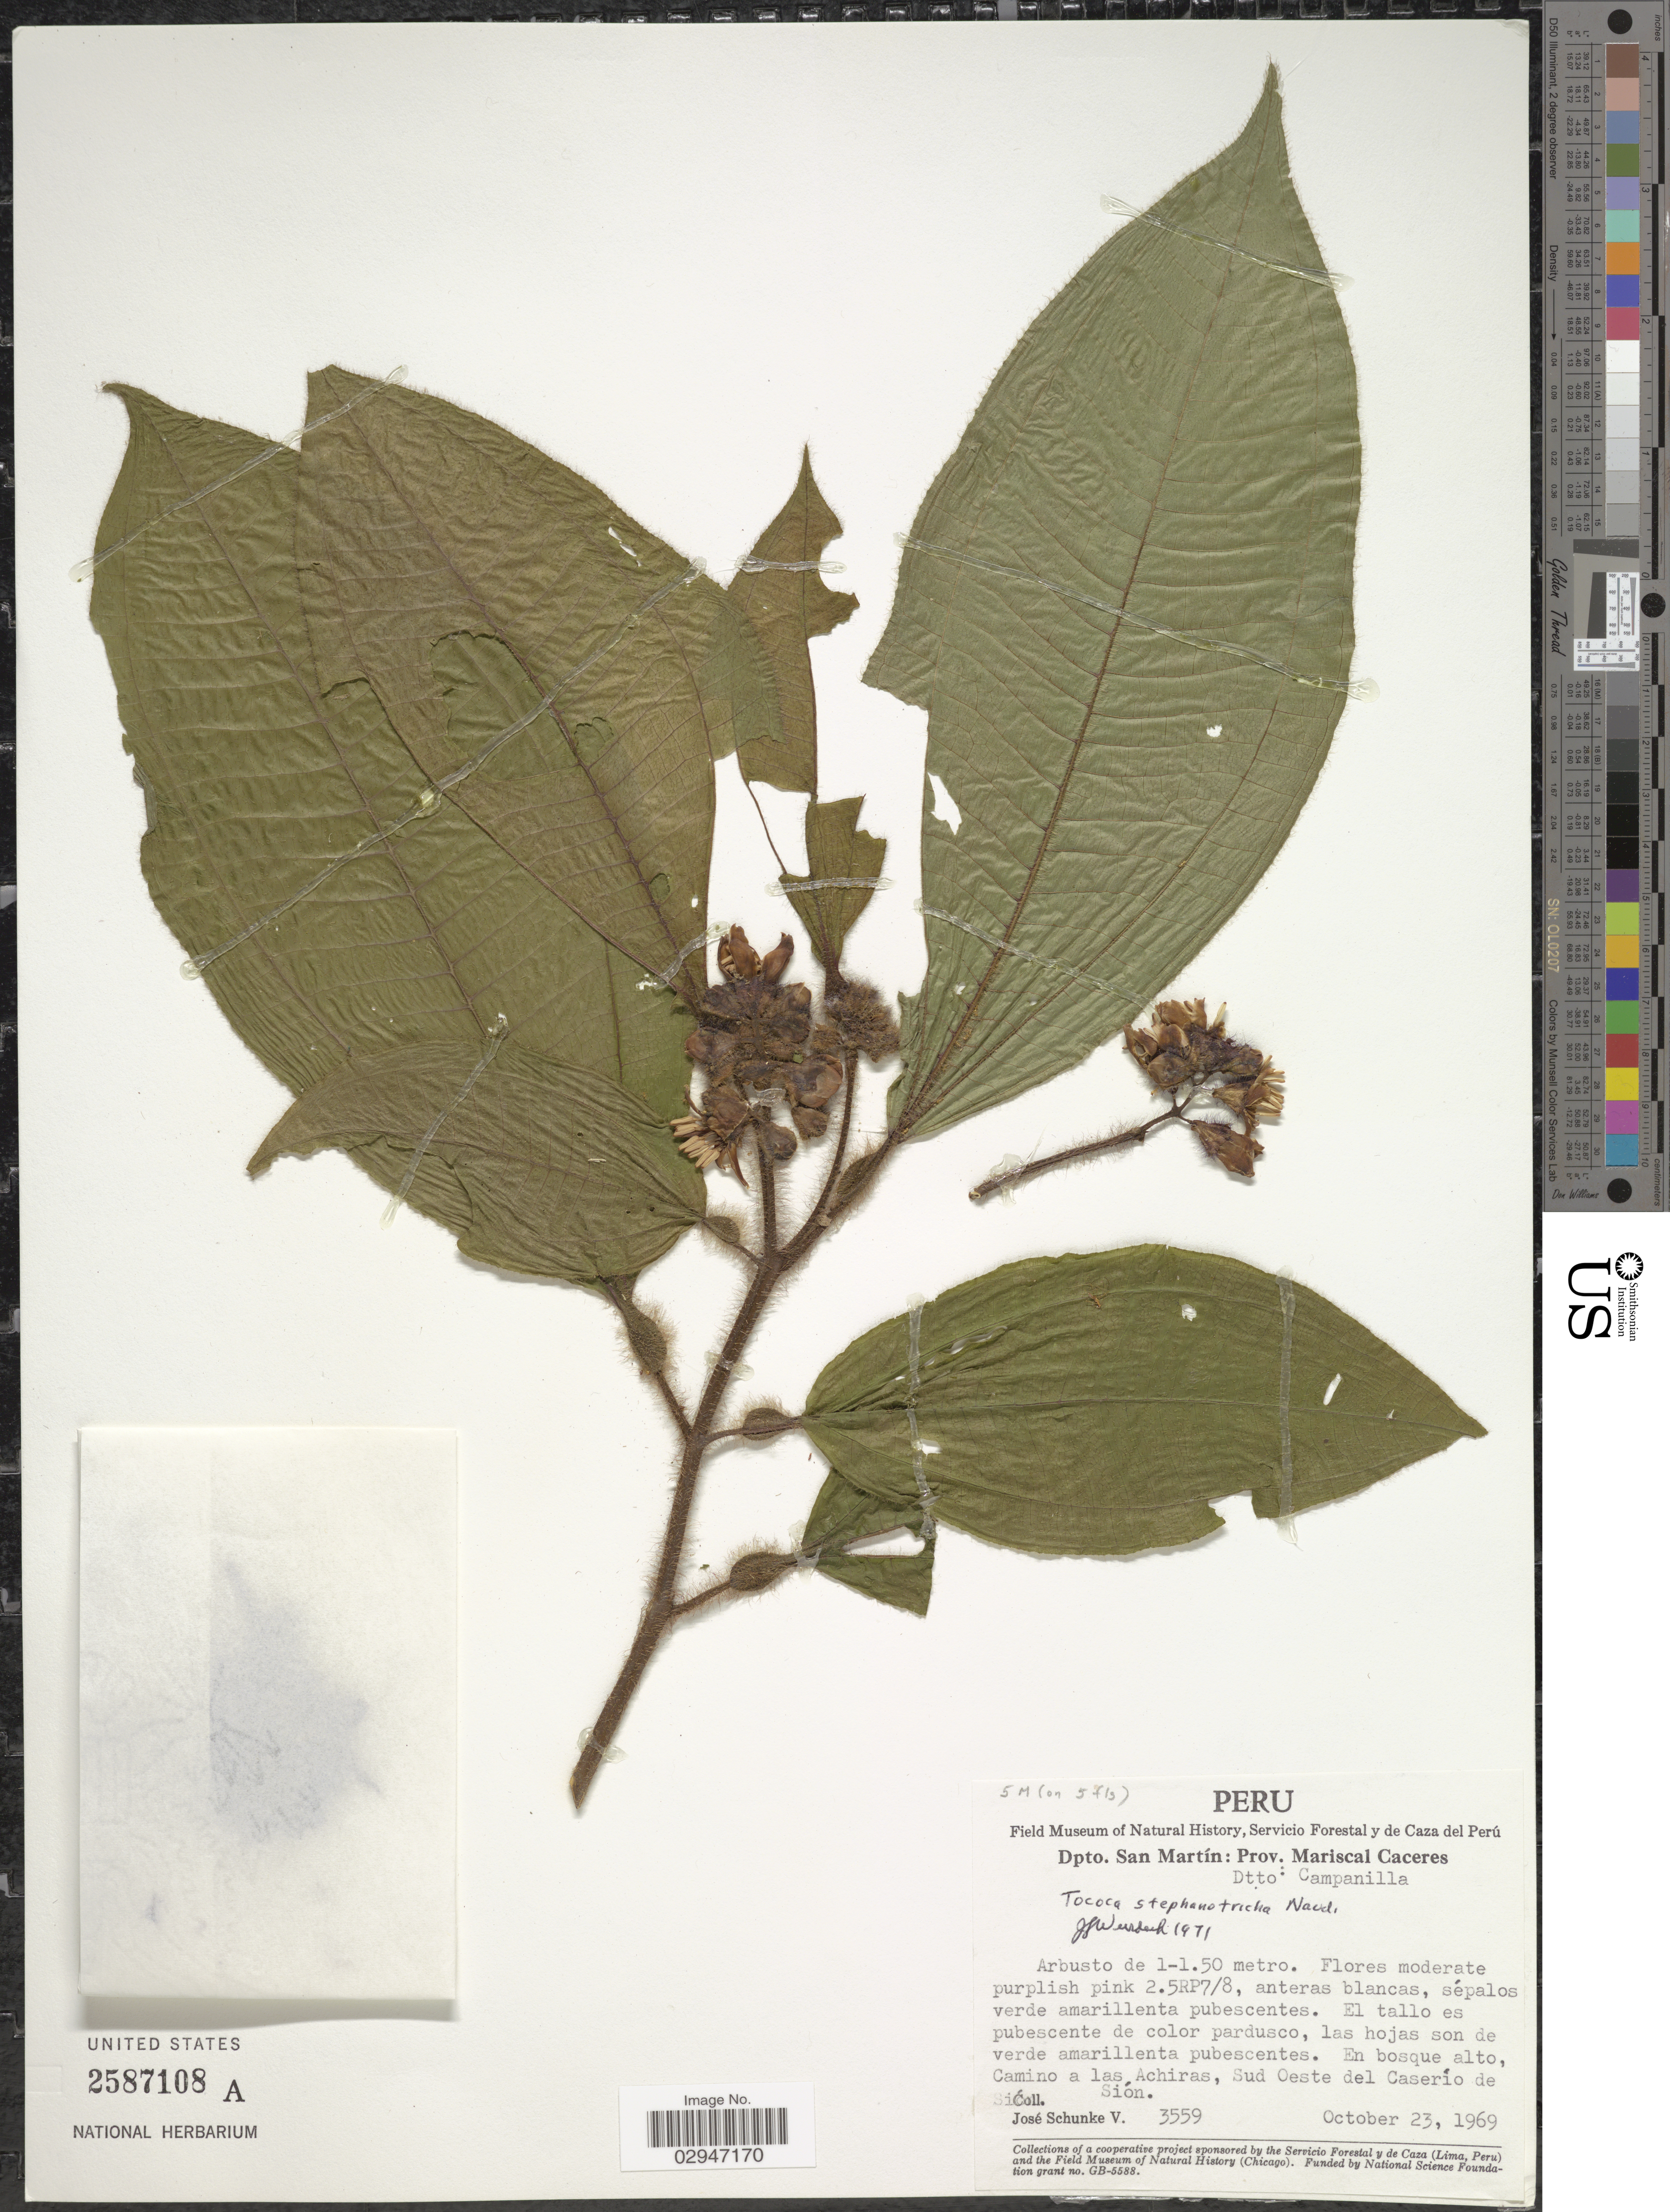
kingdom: Plantae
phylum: Tracheophyta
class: Magnoliopsida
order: Myrtales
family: Melastomataceae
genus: Tococa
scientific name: Tococa stephanotricha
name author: Naudin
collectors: J. Schunke Vigo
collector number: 3559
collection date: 1969-10-23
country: Peru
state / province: San Martín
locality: Dpto. San Martín: Prov. Mariscal Caceres. Dtto: Campanilla. Camino a las Achiras, Sud Oeste del Caserío de Sión.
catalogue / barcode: US 2587108A